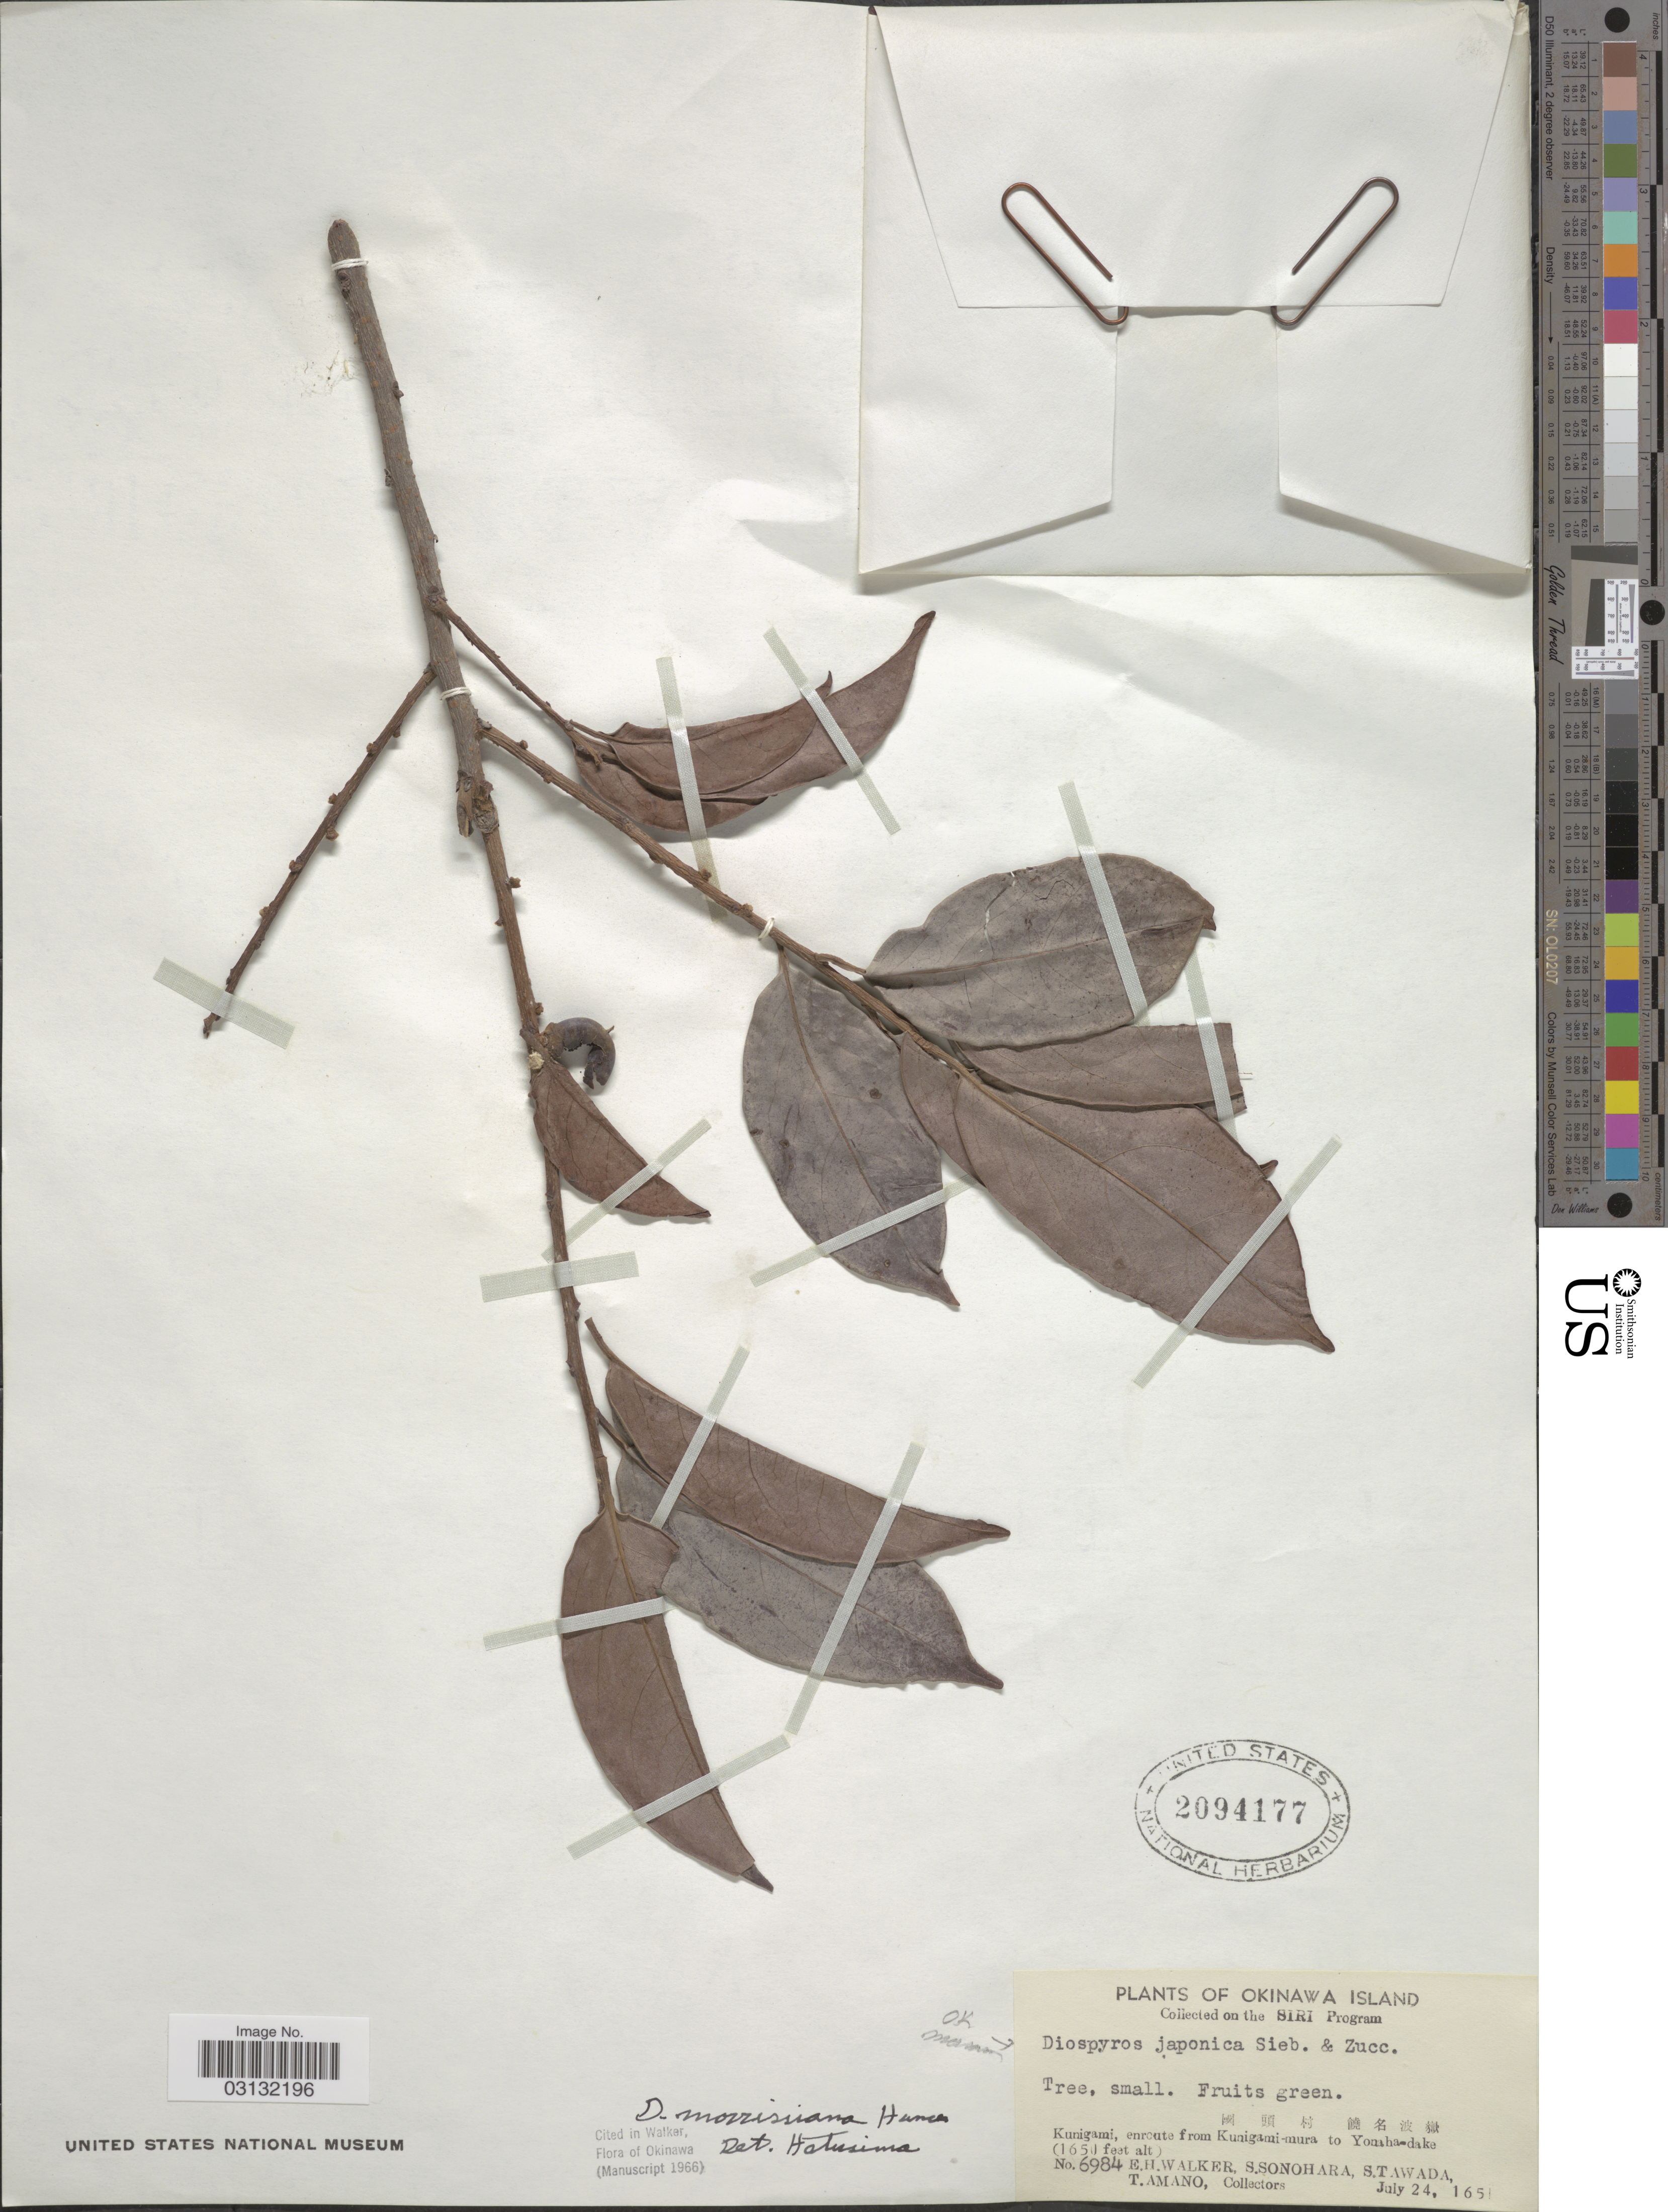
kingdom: Plantae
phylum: Tracheophyta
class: Magnoliopsida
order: Ericales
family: Ebenaceae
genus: Diospyros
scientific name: Diospyros morrisiana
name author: Hance in Walp.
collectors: E. H. Walker, S. Sonohara, S. Tawada & T. Amano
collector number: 6984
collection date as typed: Transcribed d/m/y: 24/7/1651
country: Japan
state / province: Okinawa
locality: Okinawa Island, Kunigami, enroute from Kunigami-mura to Yonaha-dake.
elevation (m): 503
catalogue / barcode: US 2094177